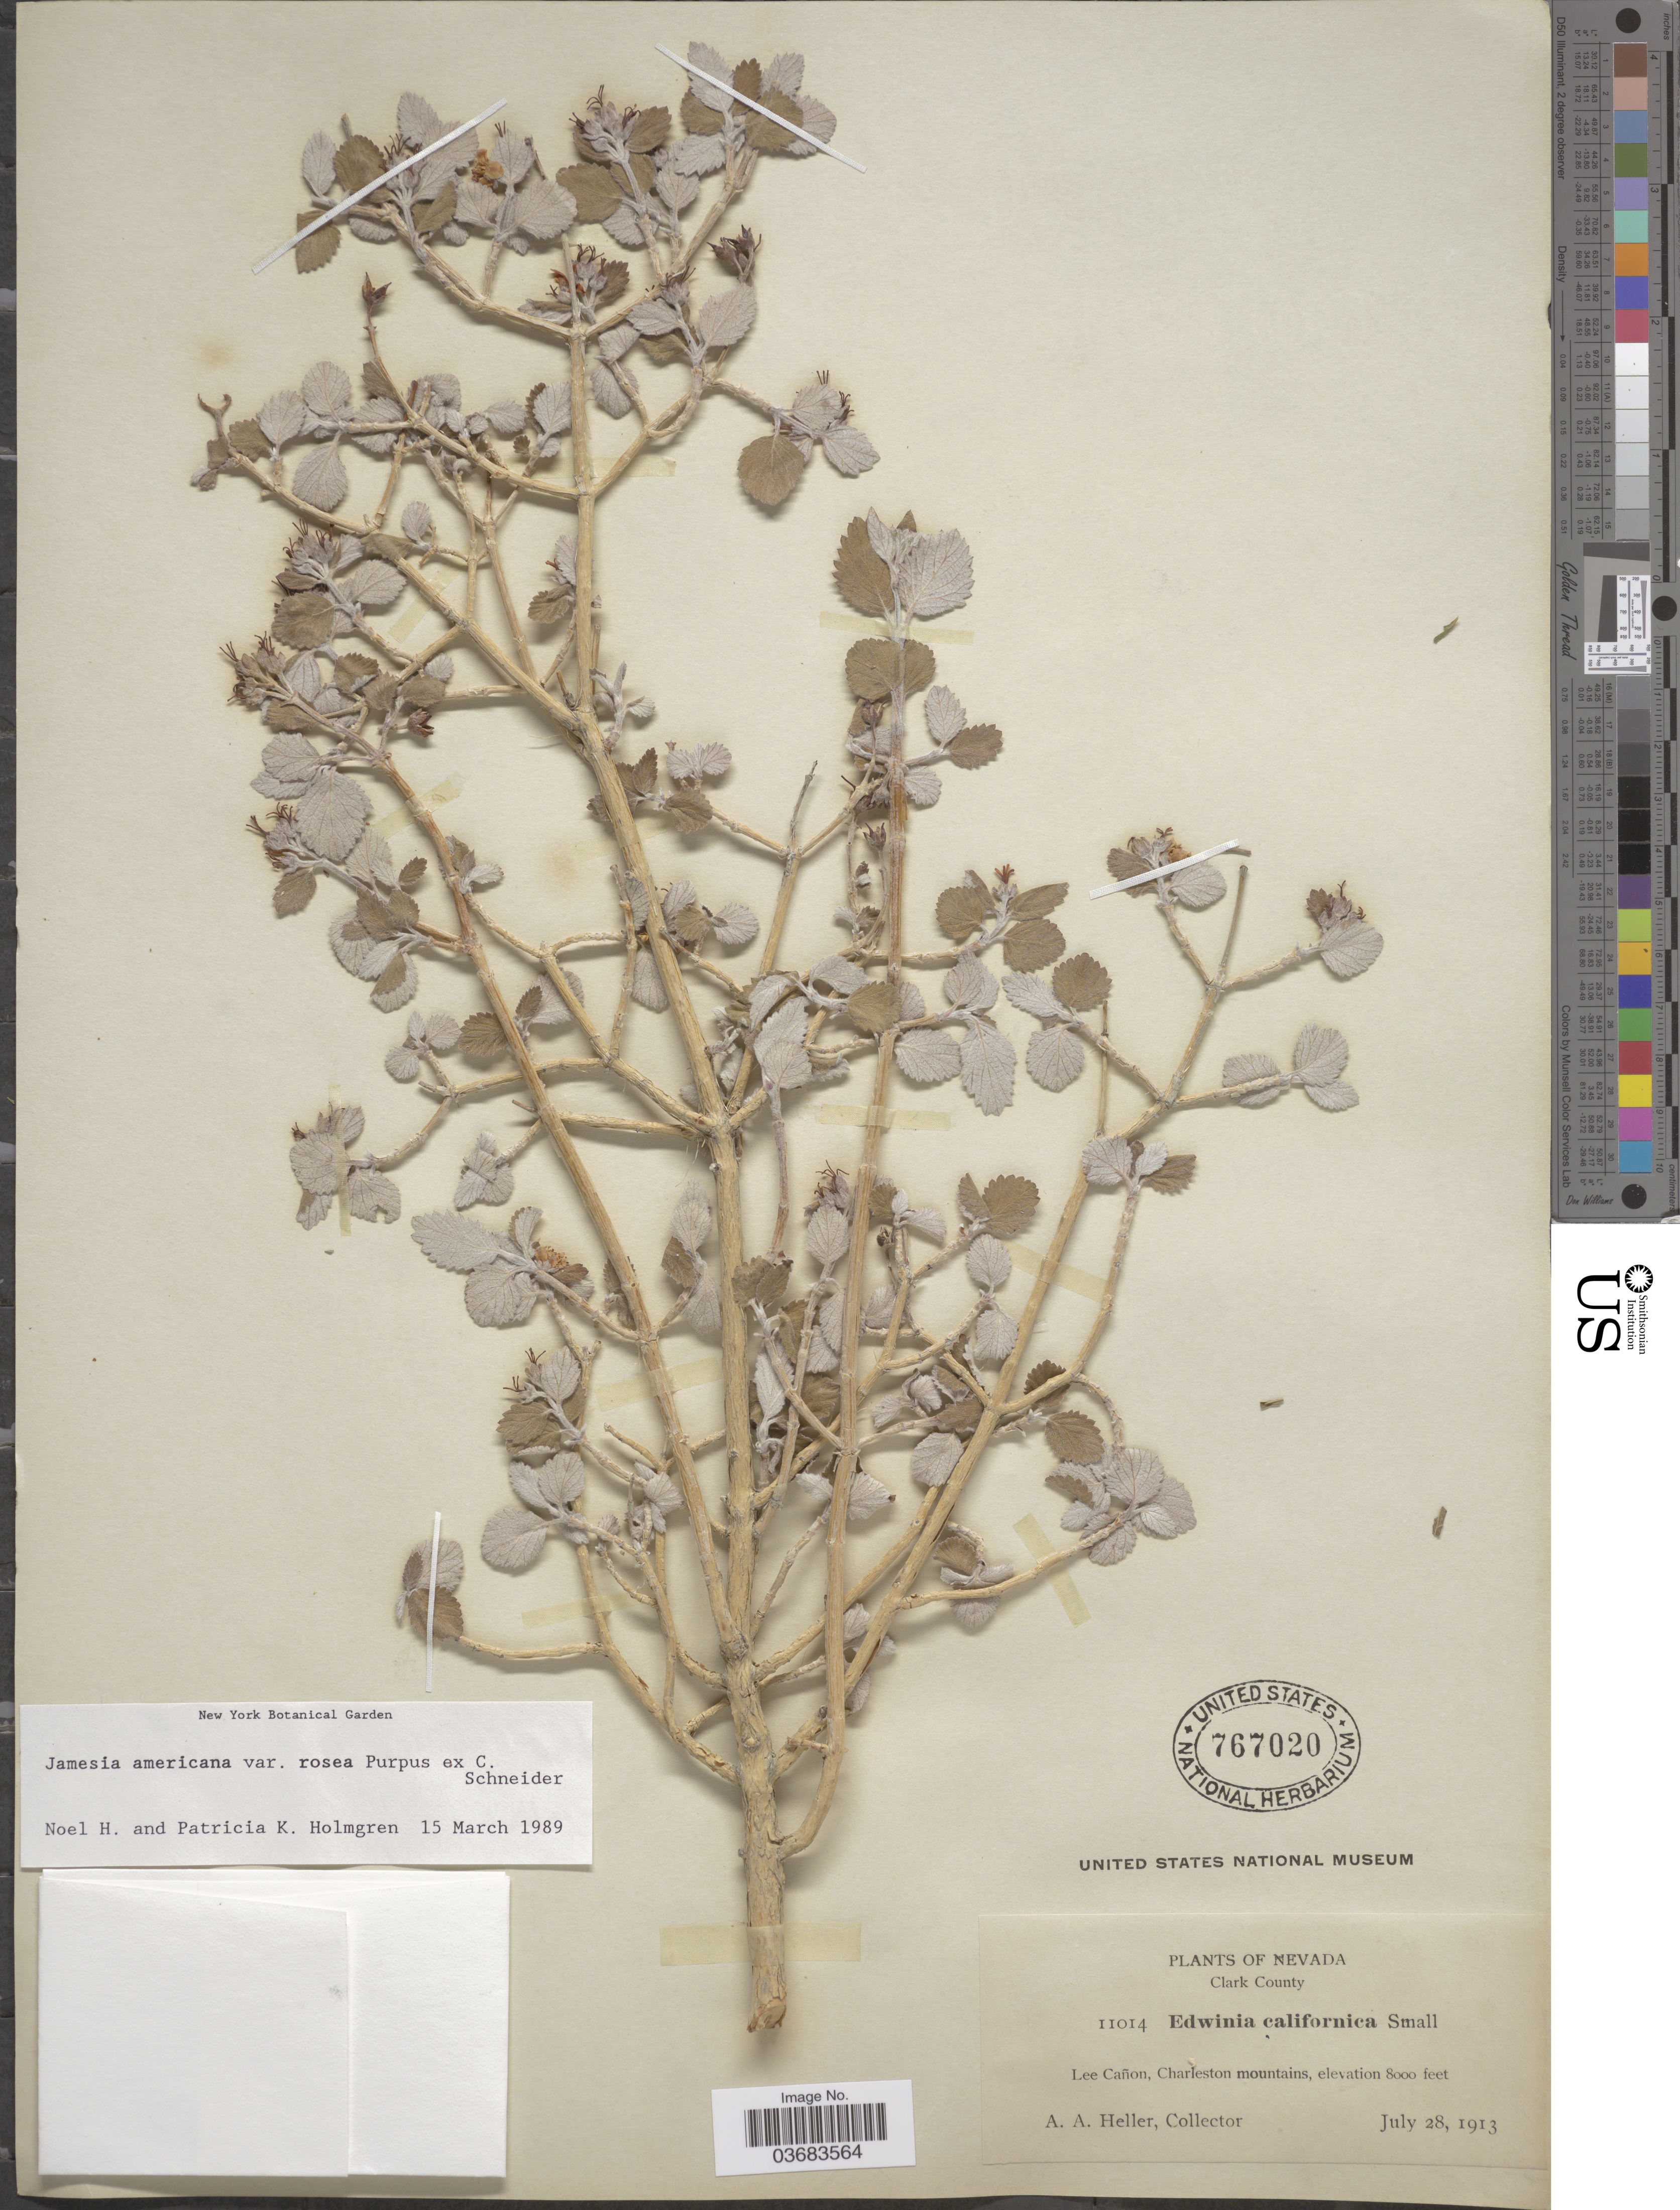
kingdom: Plantae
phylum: Tracheophyta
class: Magnoliopsida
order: Cornales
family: Hydrangeaceae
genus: Edwinia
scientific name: Edwinia americana var. americana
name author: (Torr. & A. Gray) A. Heller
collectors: A. A. Heller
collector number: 11014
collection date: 1913-07-28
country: United States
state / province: Nevada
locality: Clark County. Lee Cañon, Charleston mountains.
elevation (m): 2438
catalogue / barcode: US 767020